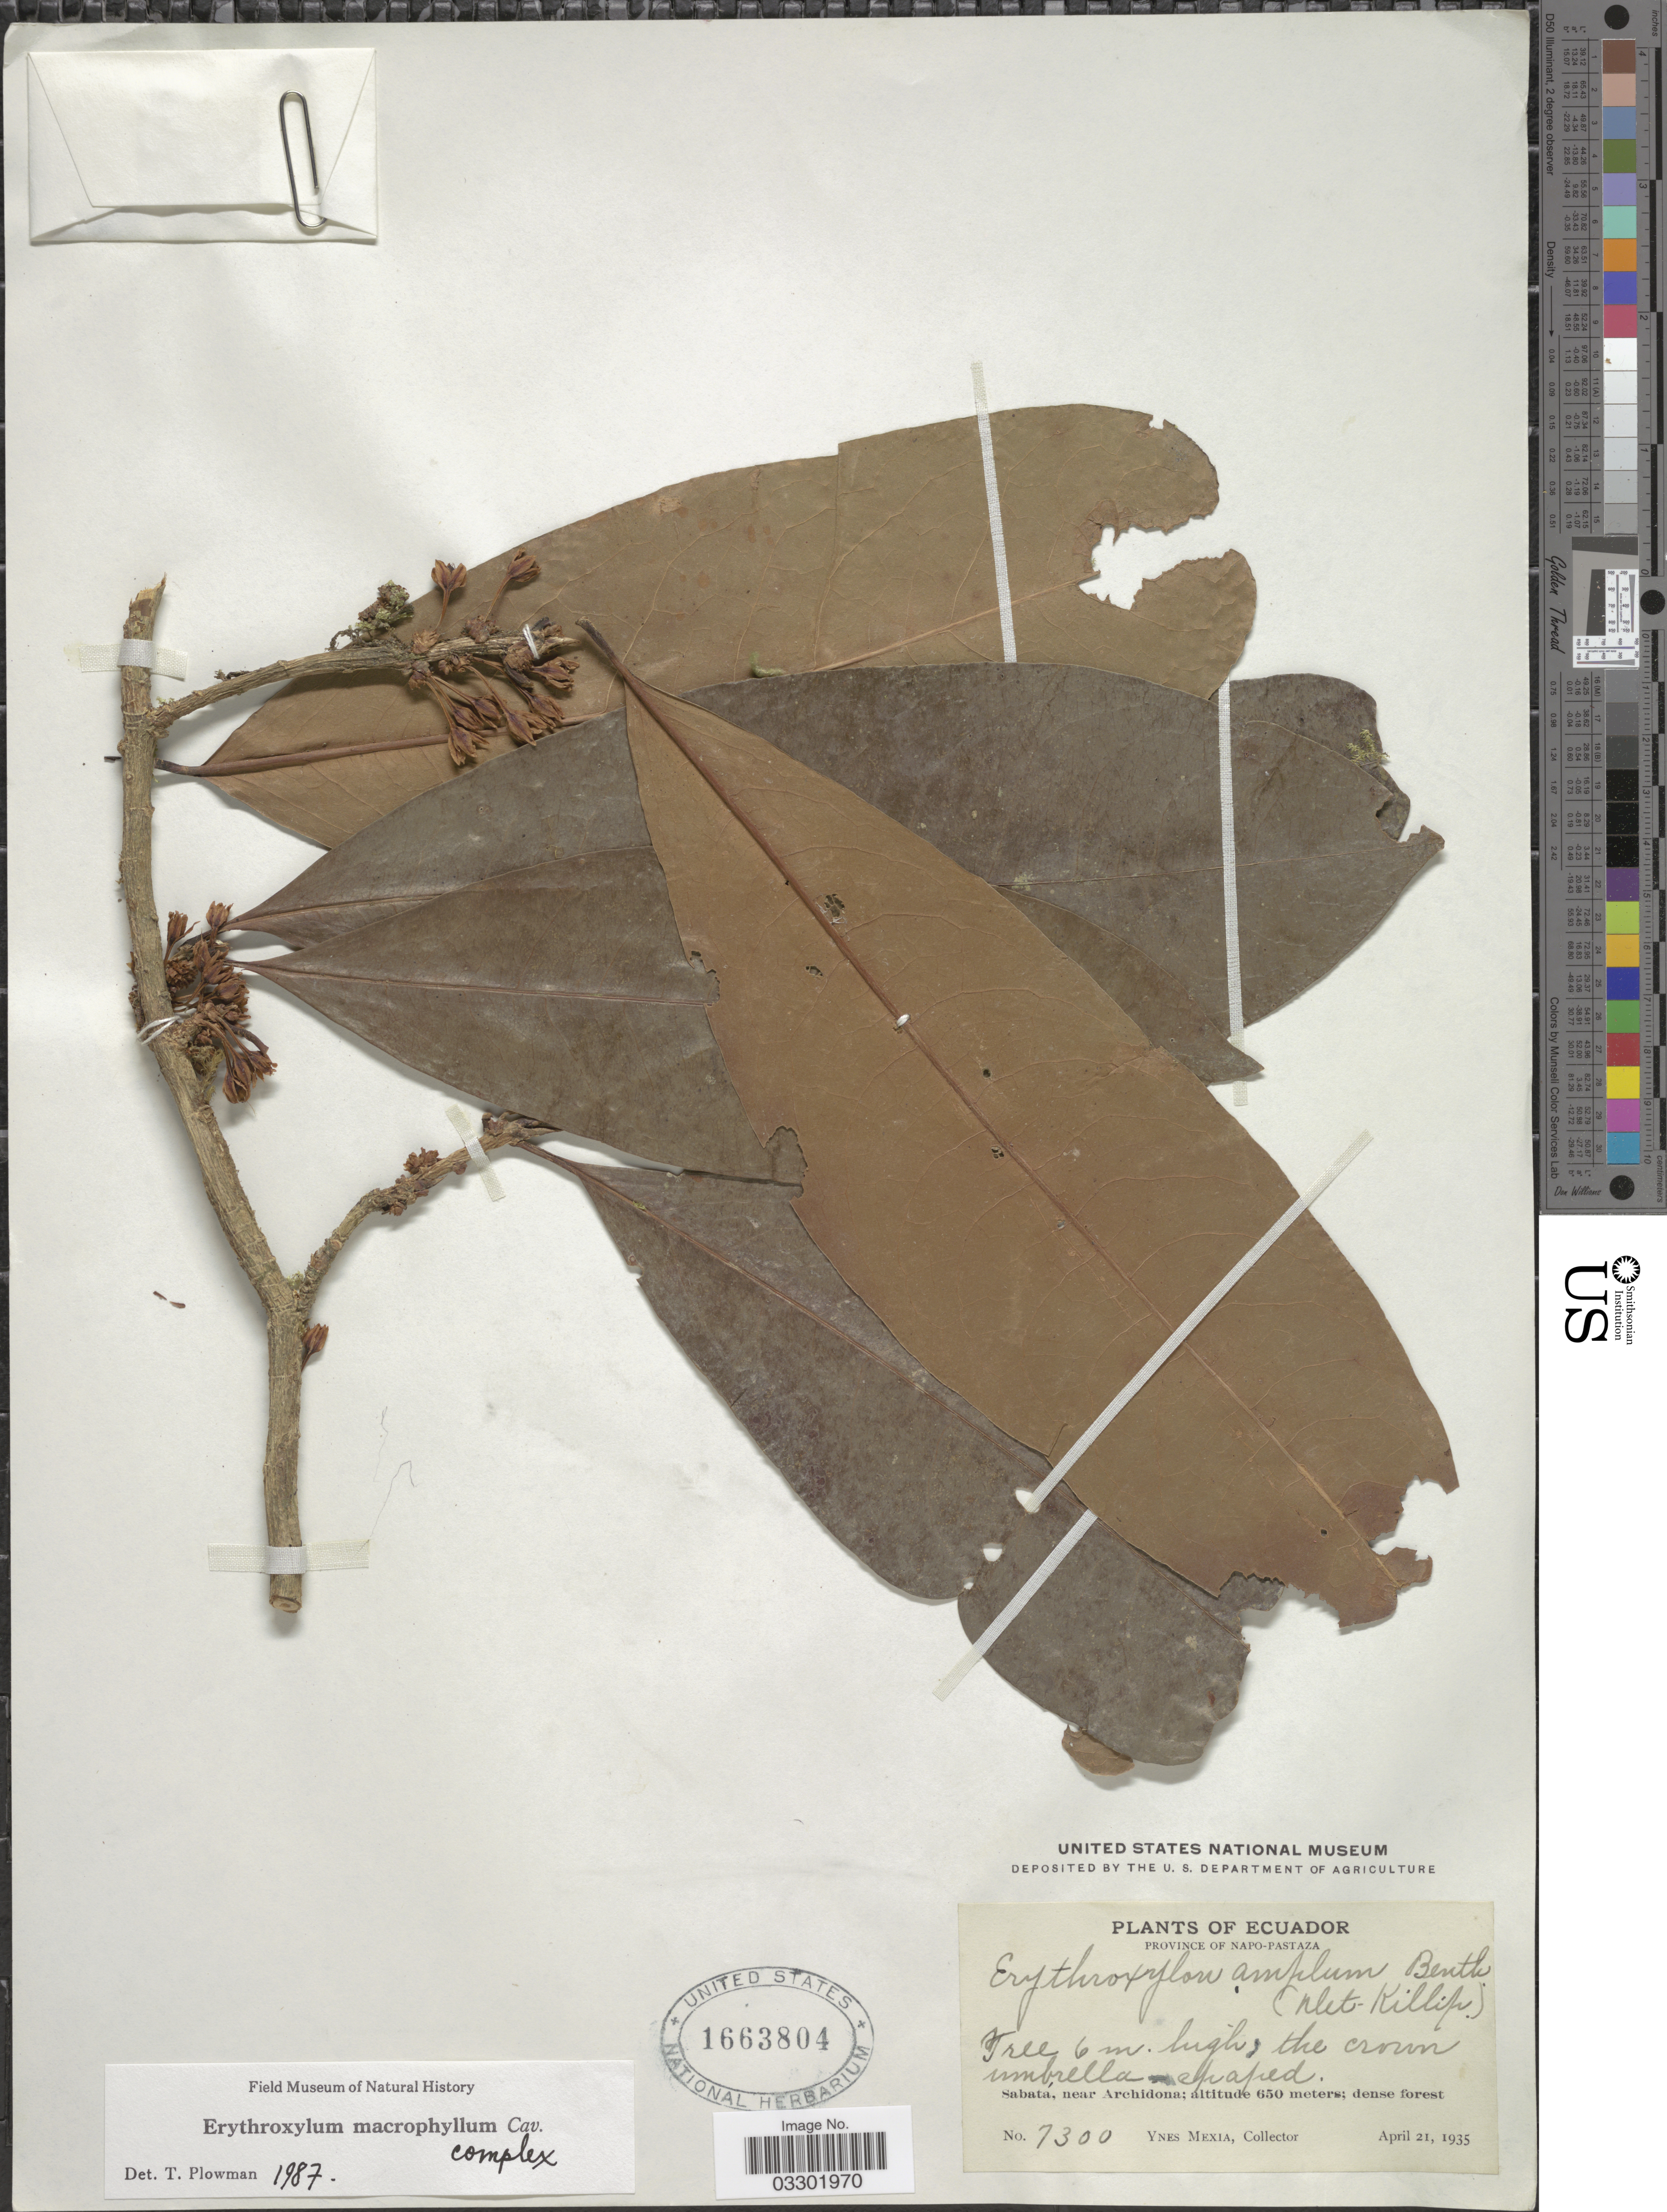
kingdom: Plantae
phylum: Tracheophyta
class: Magnoliopsida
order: Malpighiales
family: Erythroxylaceae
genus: Erythroxylum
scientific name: Erythroxylum macrophyllum var. macrophyllum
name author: Cav.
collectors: Y. Mexia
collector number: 7300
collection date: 1935-04-21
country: Ecuador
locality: Province of Napo-Pastaza. Sabatá, near Archidona.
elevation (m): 650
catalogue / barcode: US 1663804